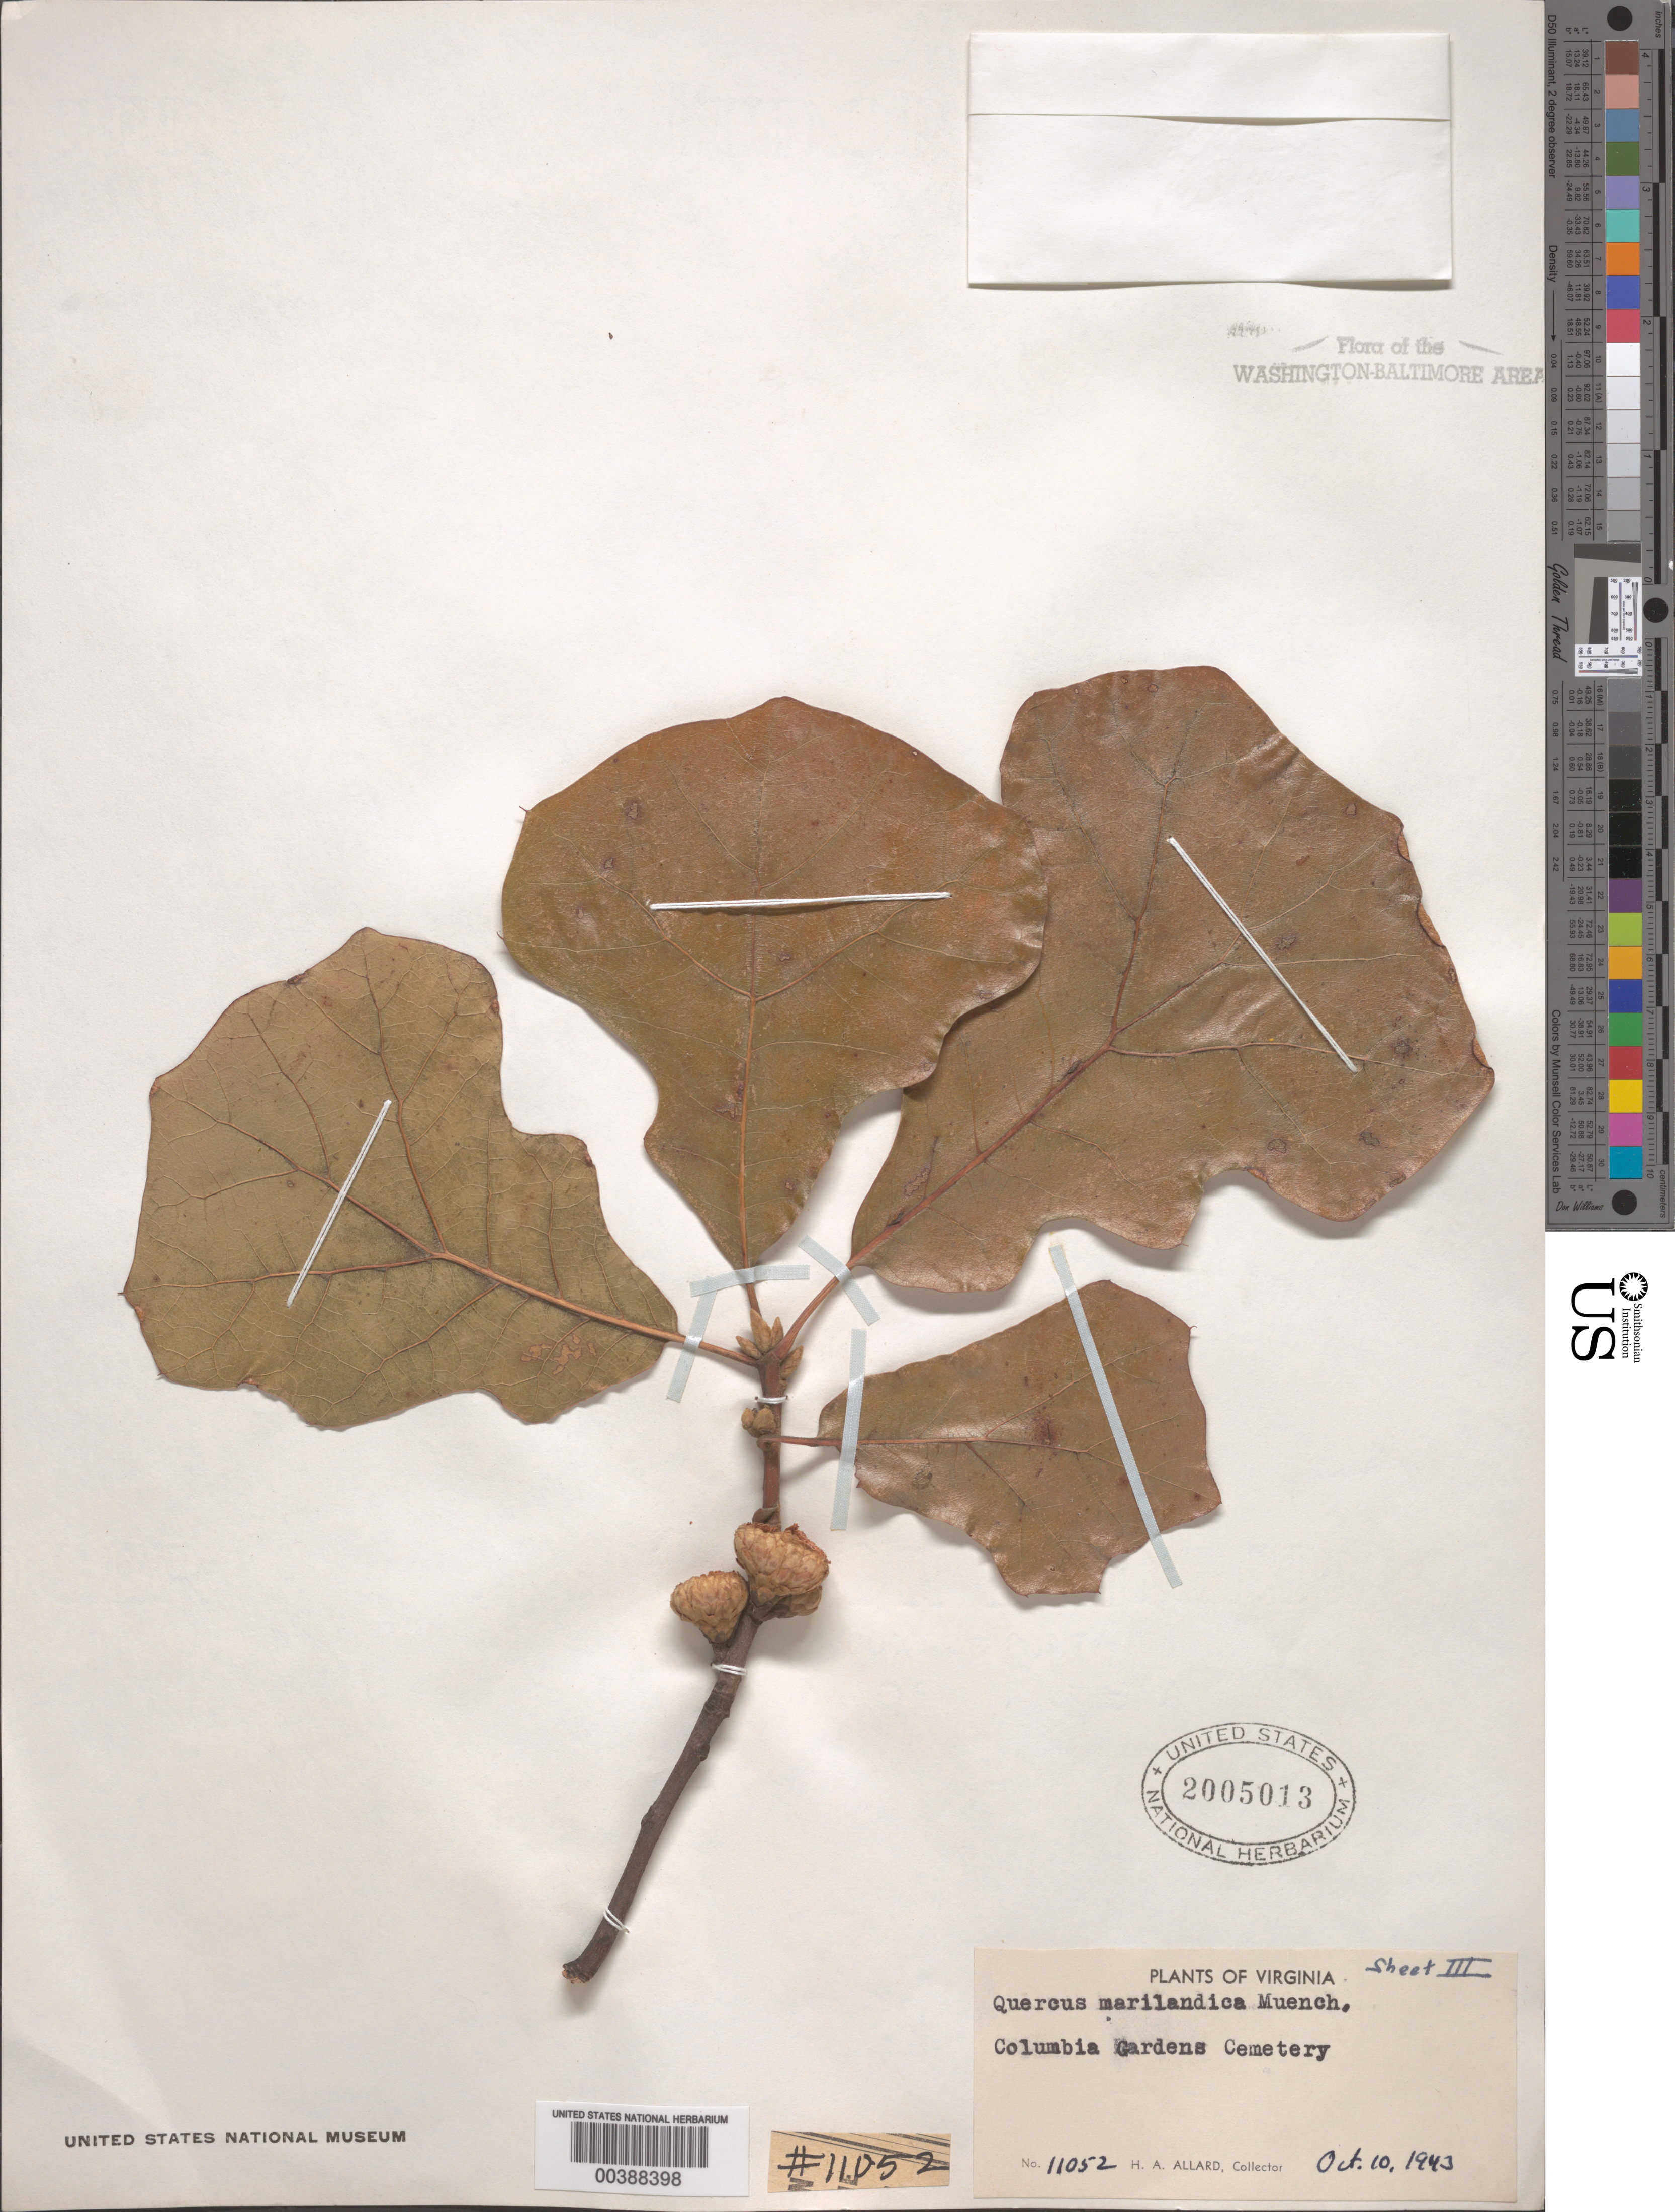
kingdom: Plantae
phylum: Tracheophyta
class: Magnoliopsida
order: Fagales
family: Fagaceae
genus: Quercus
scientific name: Quercus marilandica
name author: (L.) Münchh.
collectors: H. A. Allard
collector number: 11052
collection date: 1943-10-10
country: United States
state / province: Virginia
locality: Columbia Gardens Cemetery.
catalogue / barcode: US 2005013